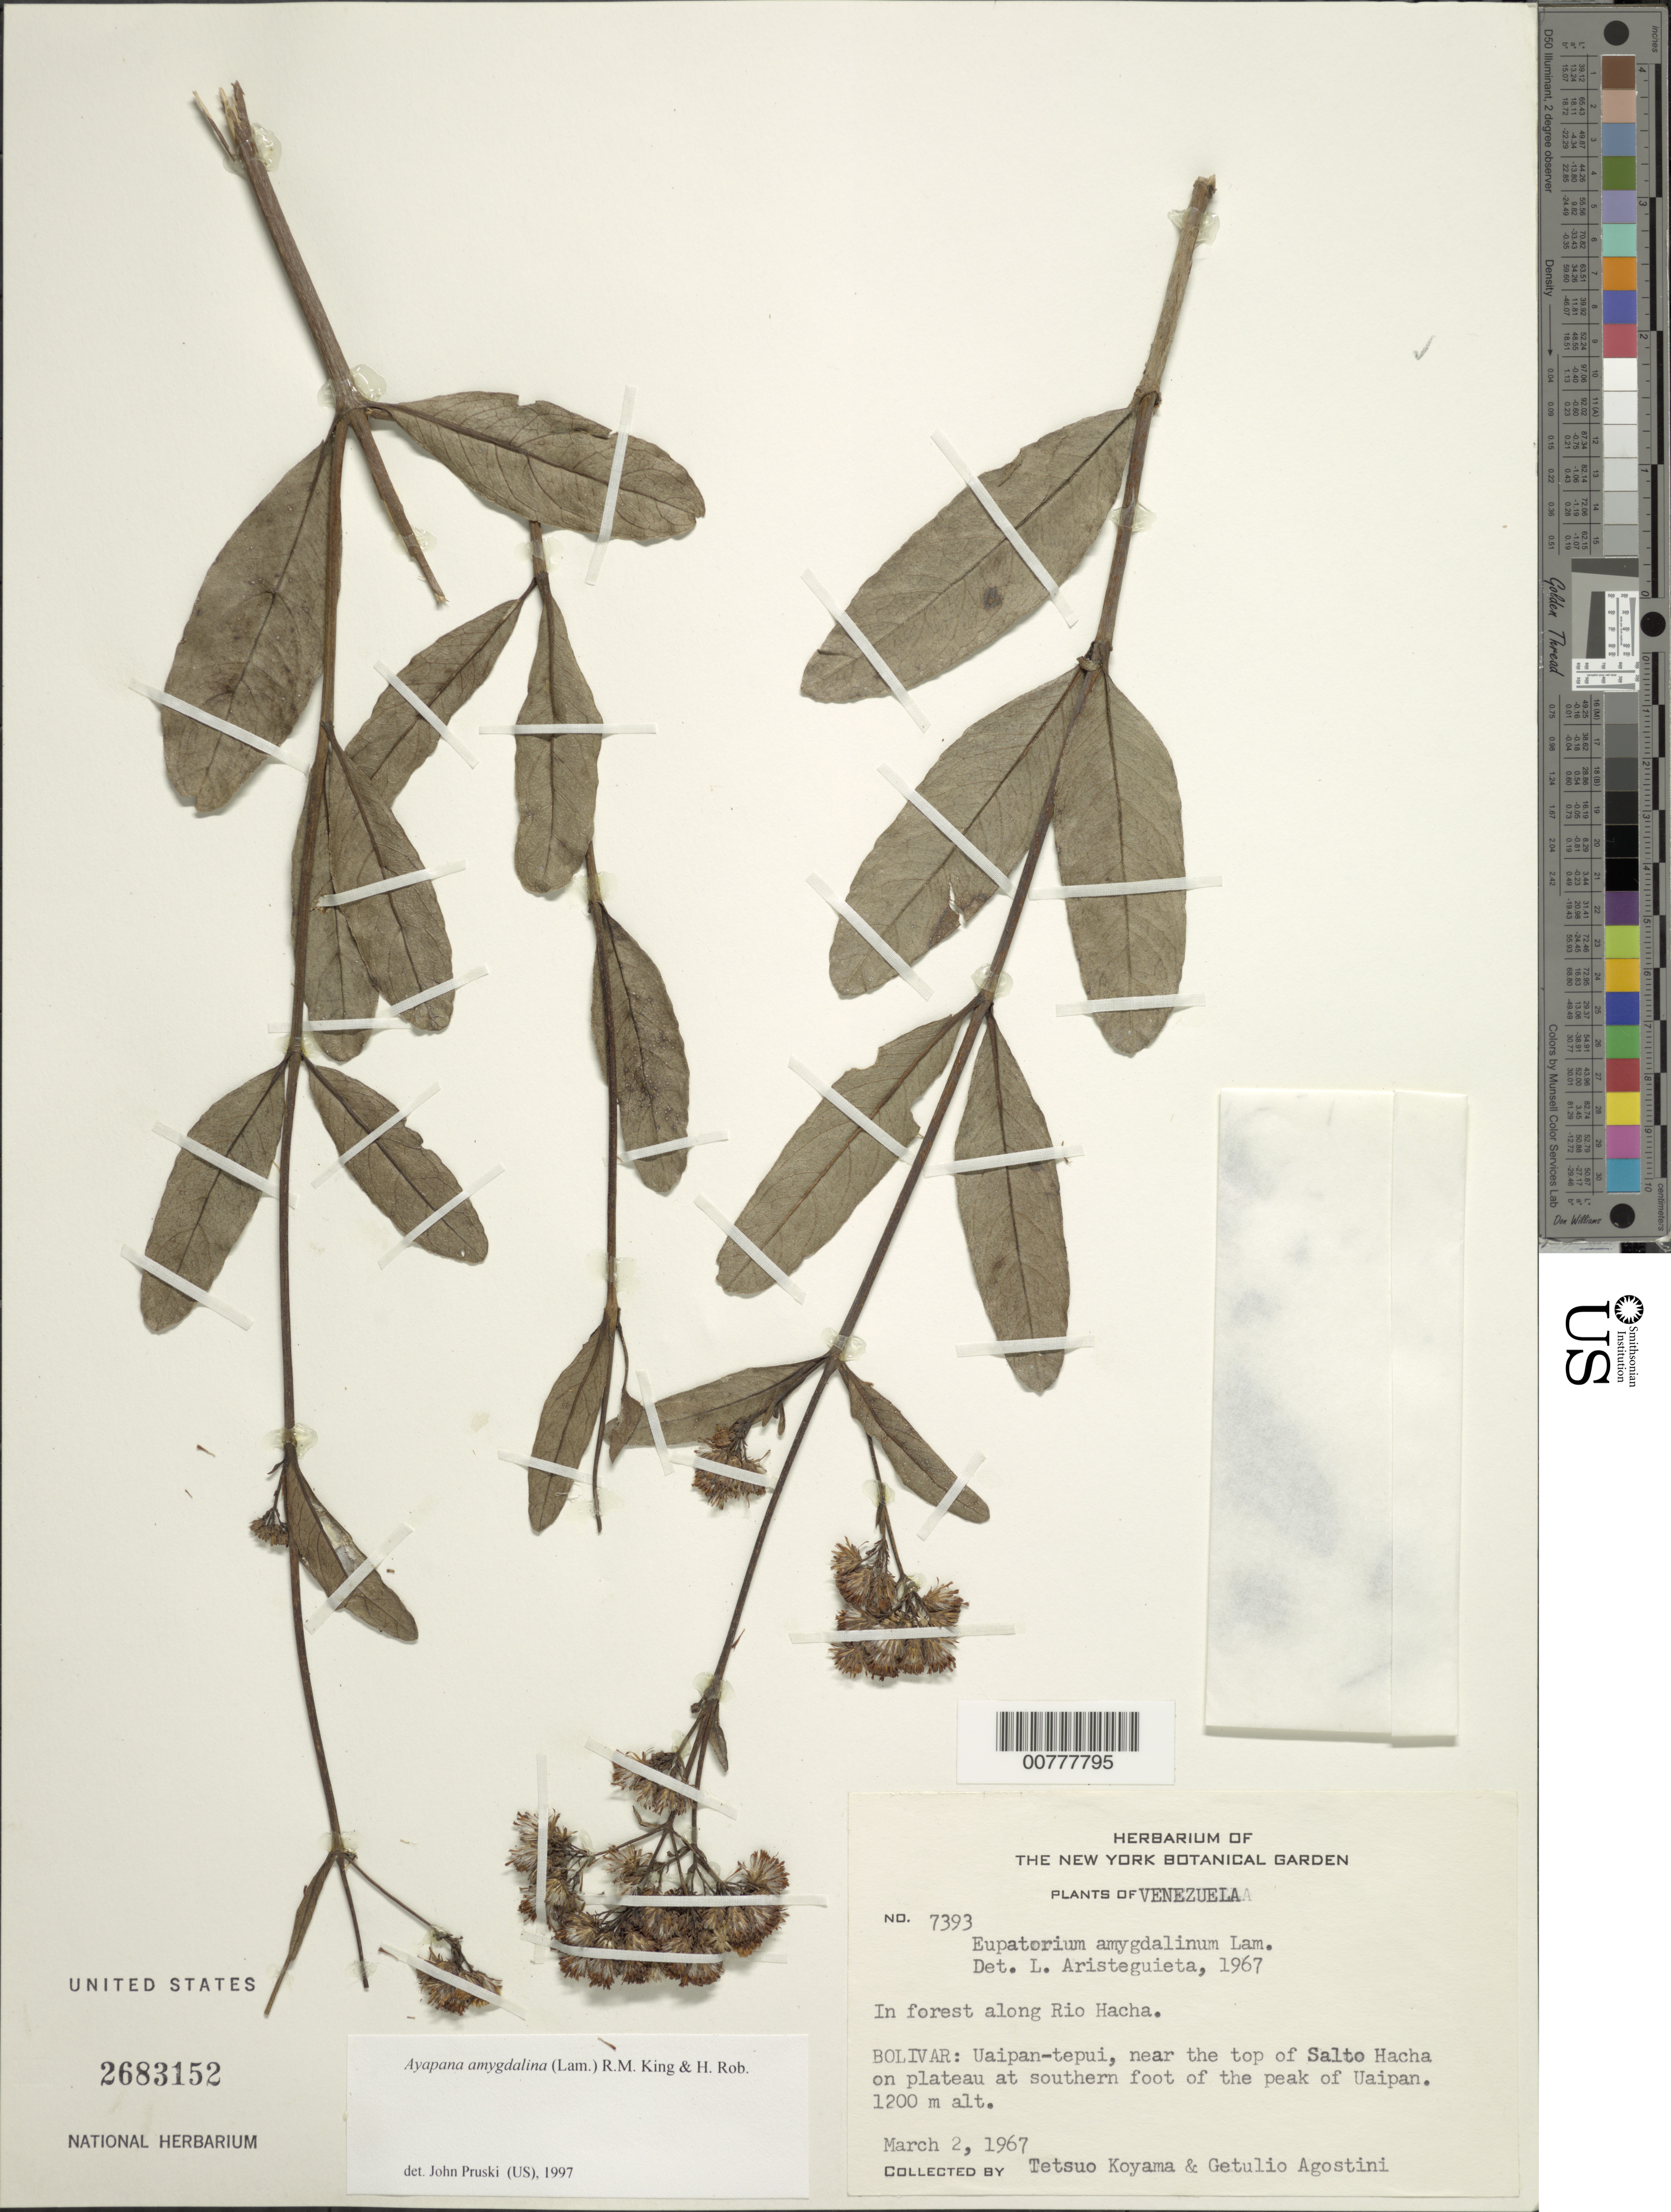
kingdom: Plantae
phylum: Tracheophyta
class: Magnoliopsida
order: Asterales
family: Asteraceae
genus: Ayapana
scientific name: Ayapana amygdalina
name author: (Lam.) R.M. King & H. Rob.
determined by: Pruski, J. F.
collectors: T. Koyama & G. Agostini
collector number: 7383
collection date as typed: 2-Mar-67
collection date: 1967-03-02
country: Venezuela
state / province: Bolívar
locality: Uaipan-tepuí, plateau at S foot of thepeaks of Uaipan, near top of Salto Hacha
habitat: Forest along Rio Hacho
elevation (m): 1200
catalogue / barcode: US 2683152